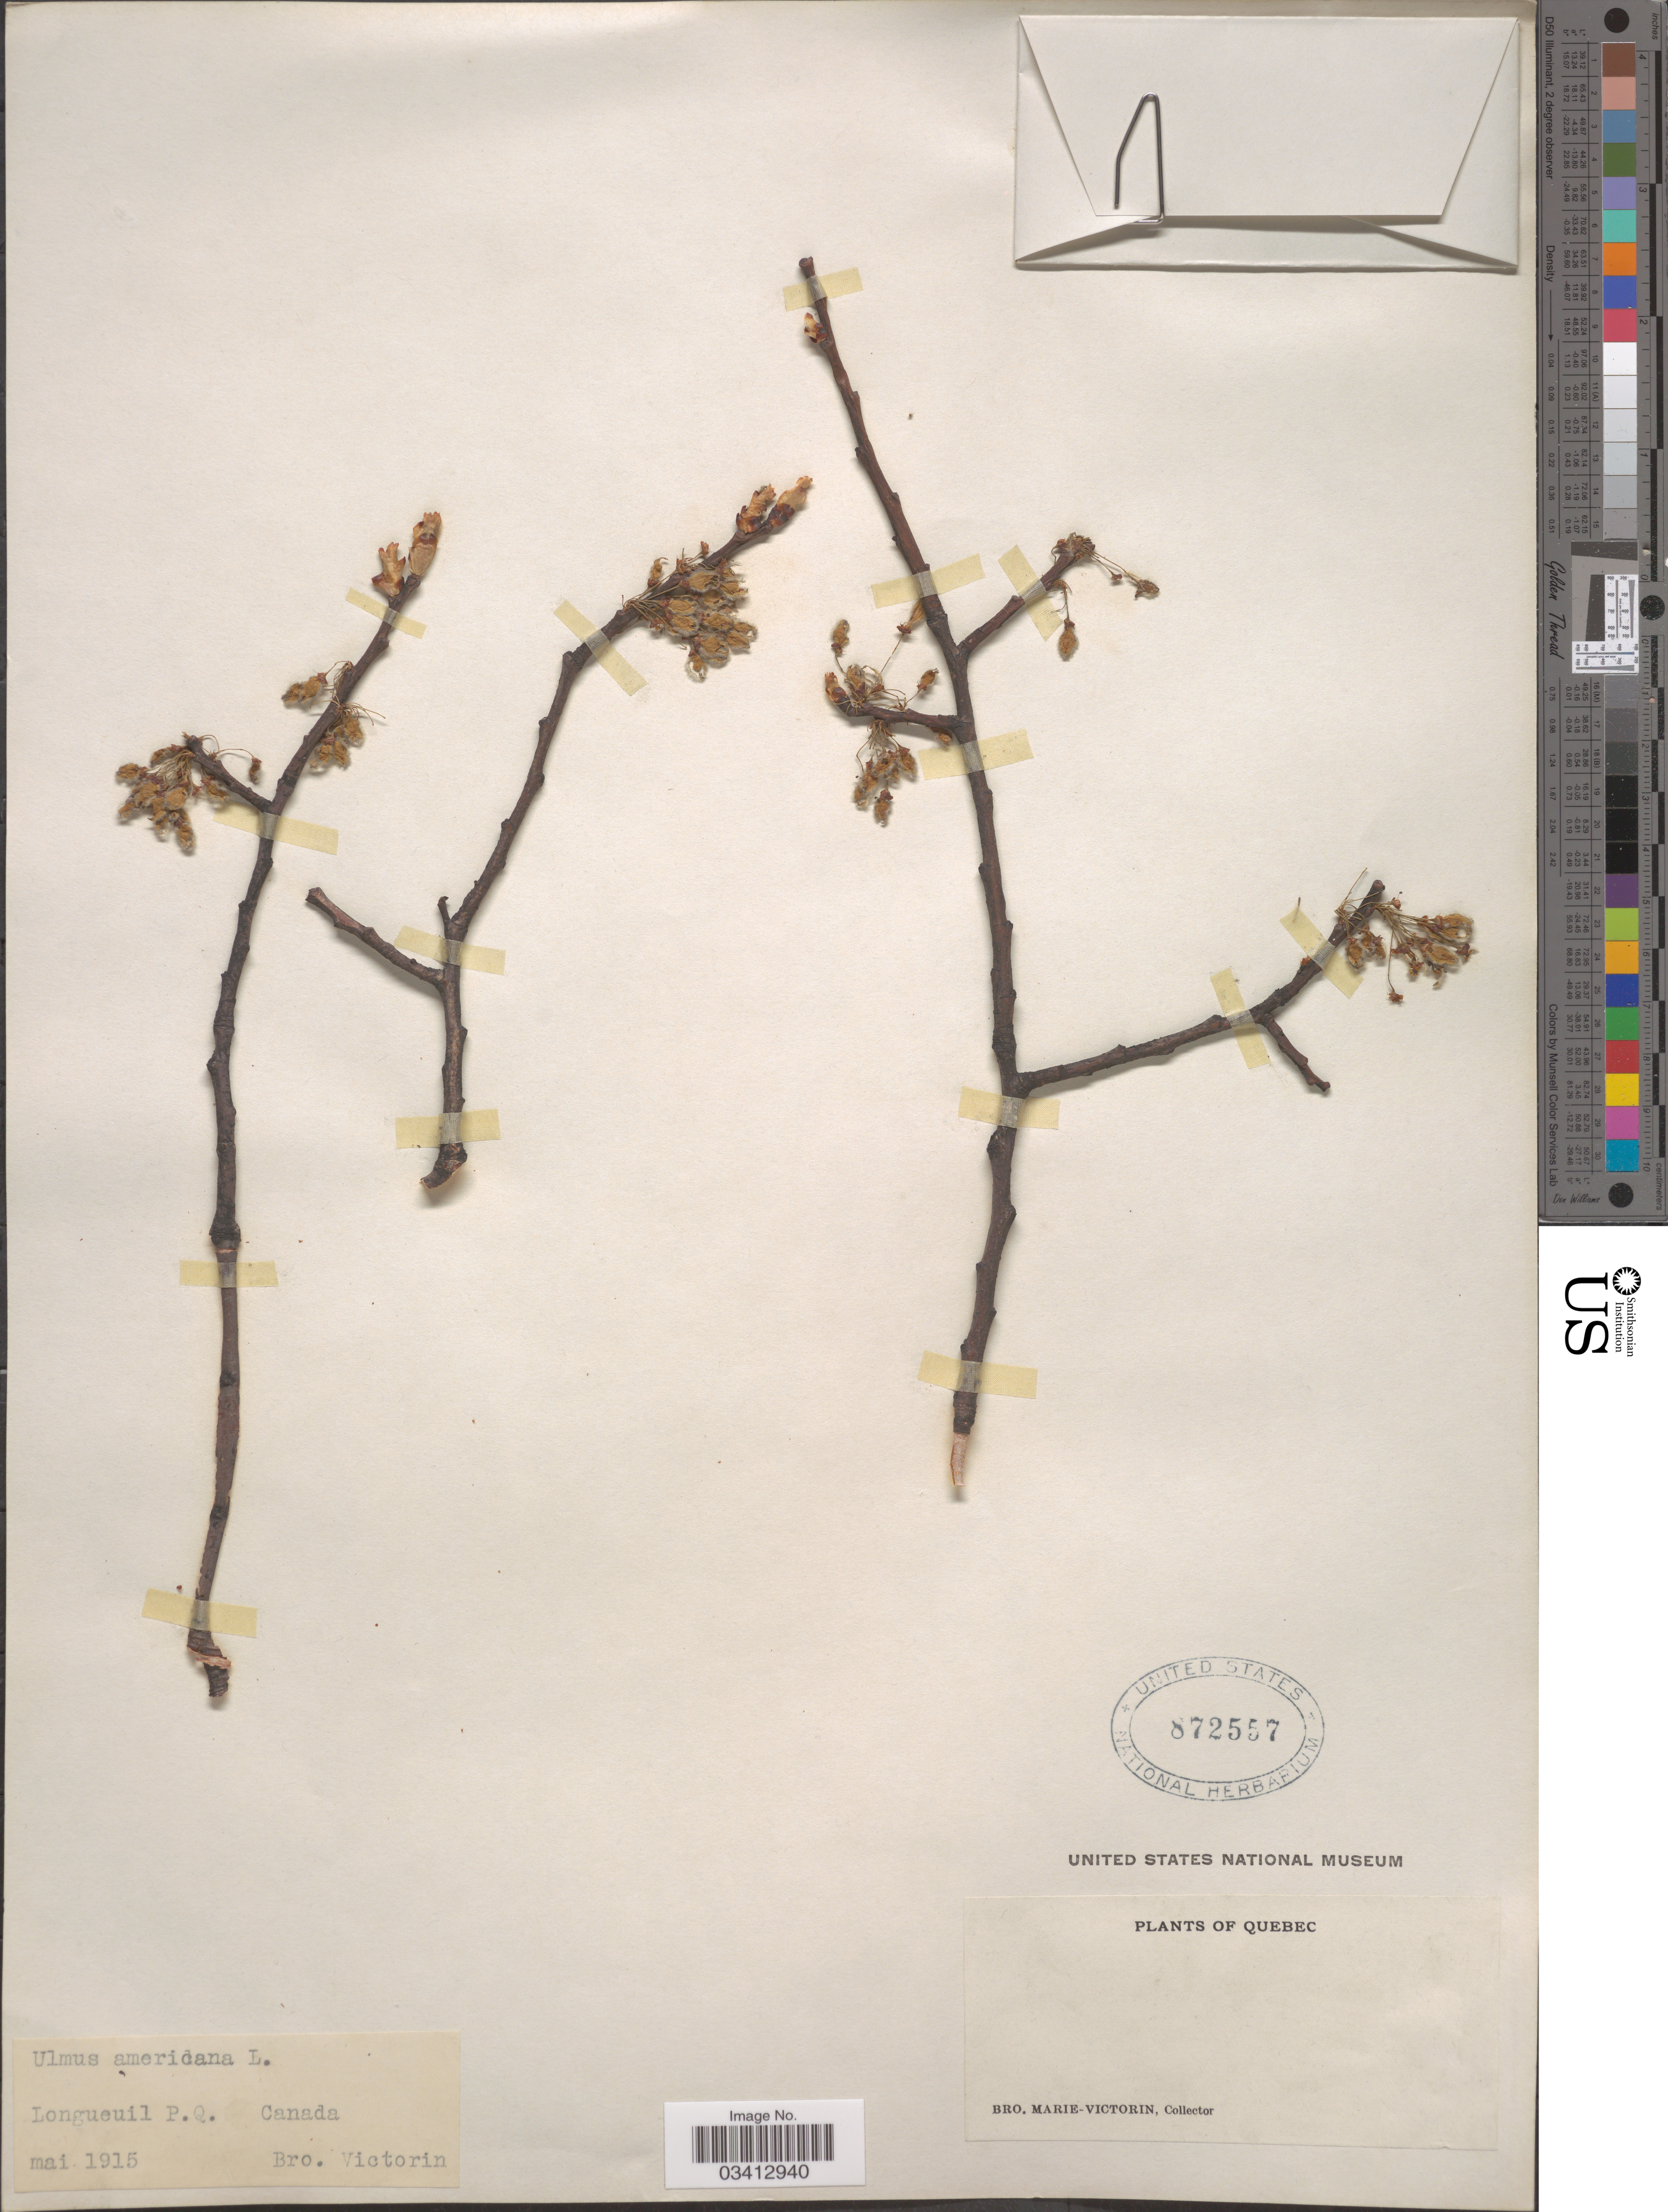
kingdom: Plantae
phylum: Tracheophyta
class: Magnoliopsida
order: Rosales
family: Ulmaceae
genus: Ulmus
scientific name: Ulmus americana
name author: L.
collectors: Fr. Marie-Victorin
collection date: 1915-05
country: Canada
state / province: Quebec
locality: Longueuil P.Q.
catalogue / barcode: US 872557